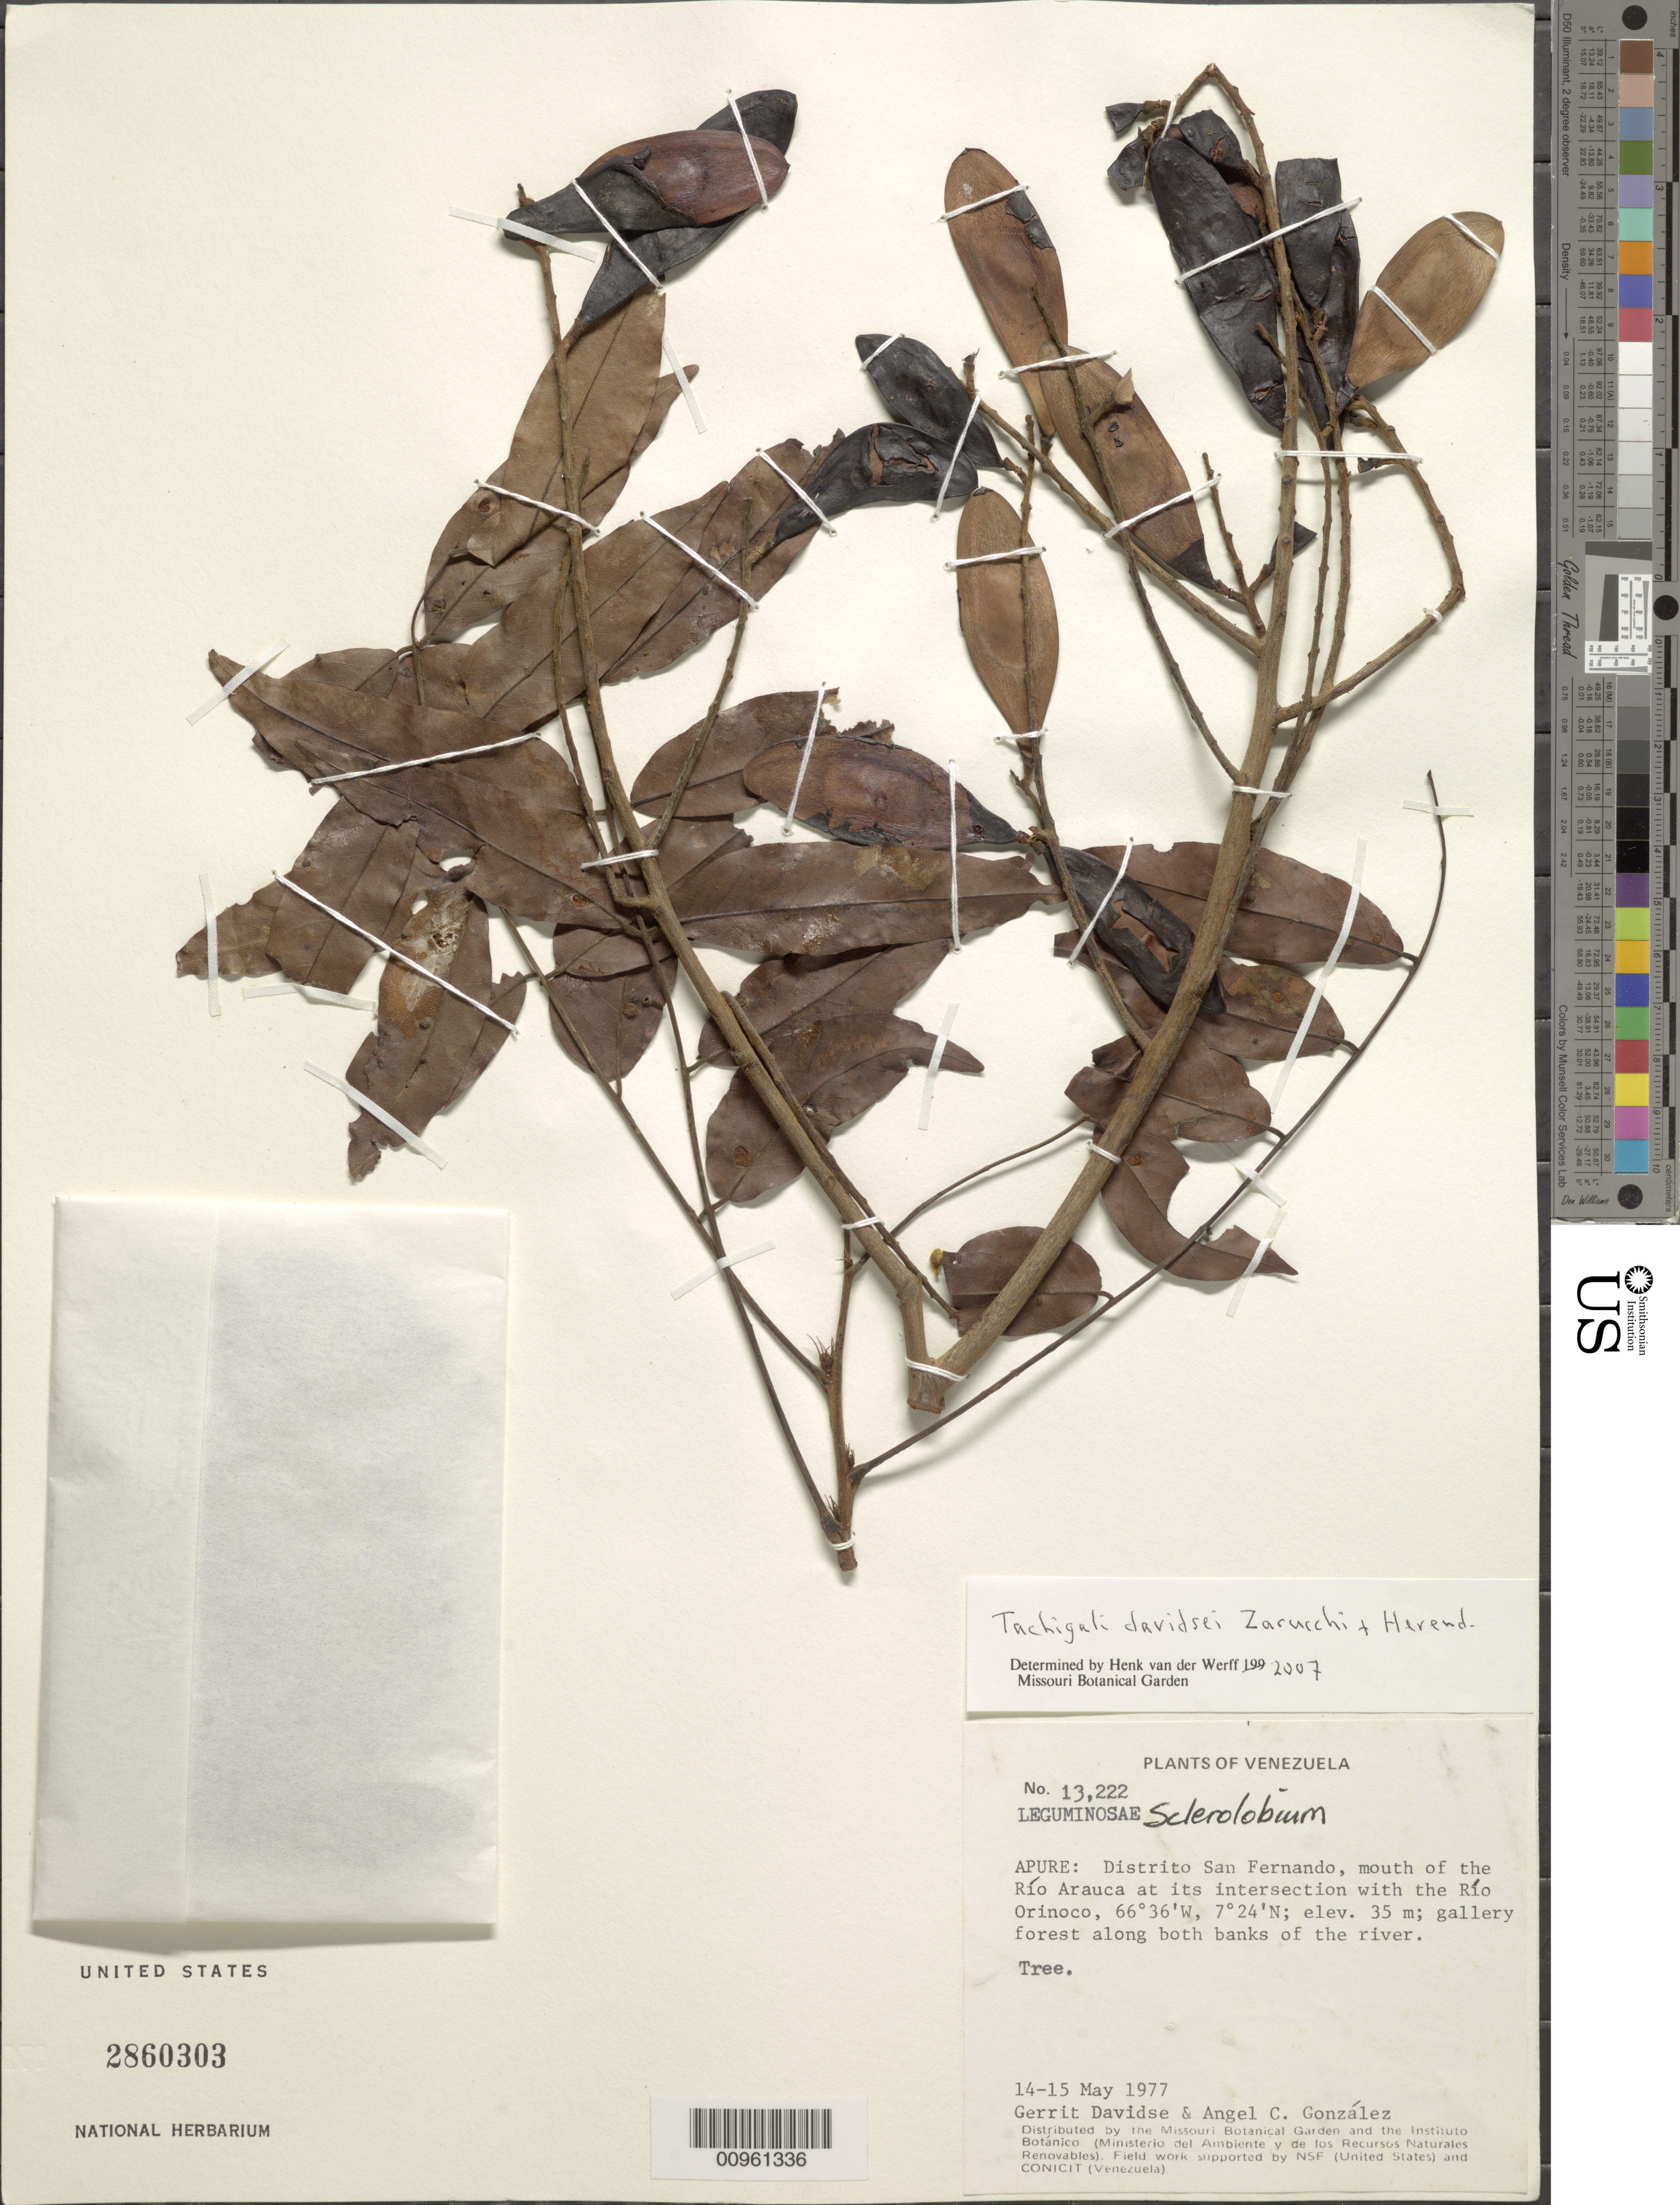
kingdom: Plantae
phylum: Tracheophyta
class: Magnoliopsida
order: Fabales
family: Fabaceae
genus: Tachigali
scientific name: Tachigali davidsei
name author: Zarucchi & Herend.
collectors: G. Davidse & A. C. González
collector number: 13222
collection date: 1977-05-14/1977-05-15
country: Venezuela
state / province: Apure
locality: Mouth of the Rio Arauca at its intersection with Rio Orinoco, distrito San Fernando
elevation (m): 35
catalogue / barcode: US 2860303